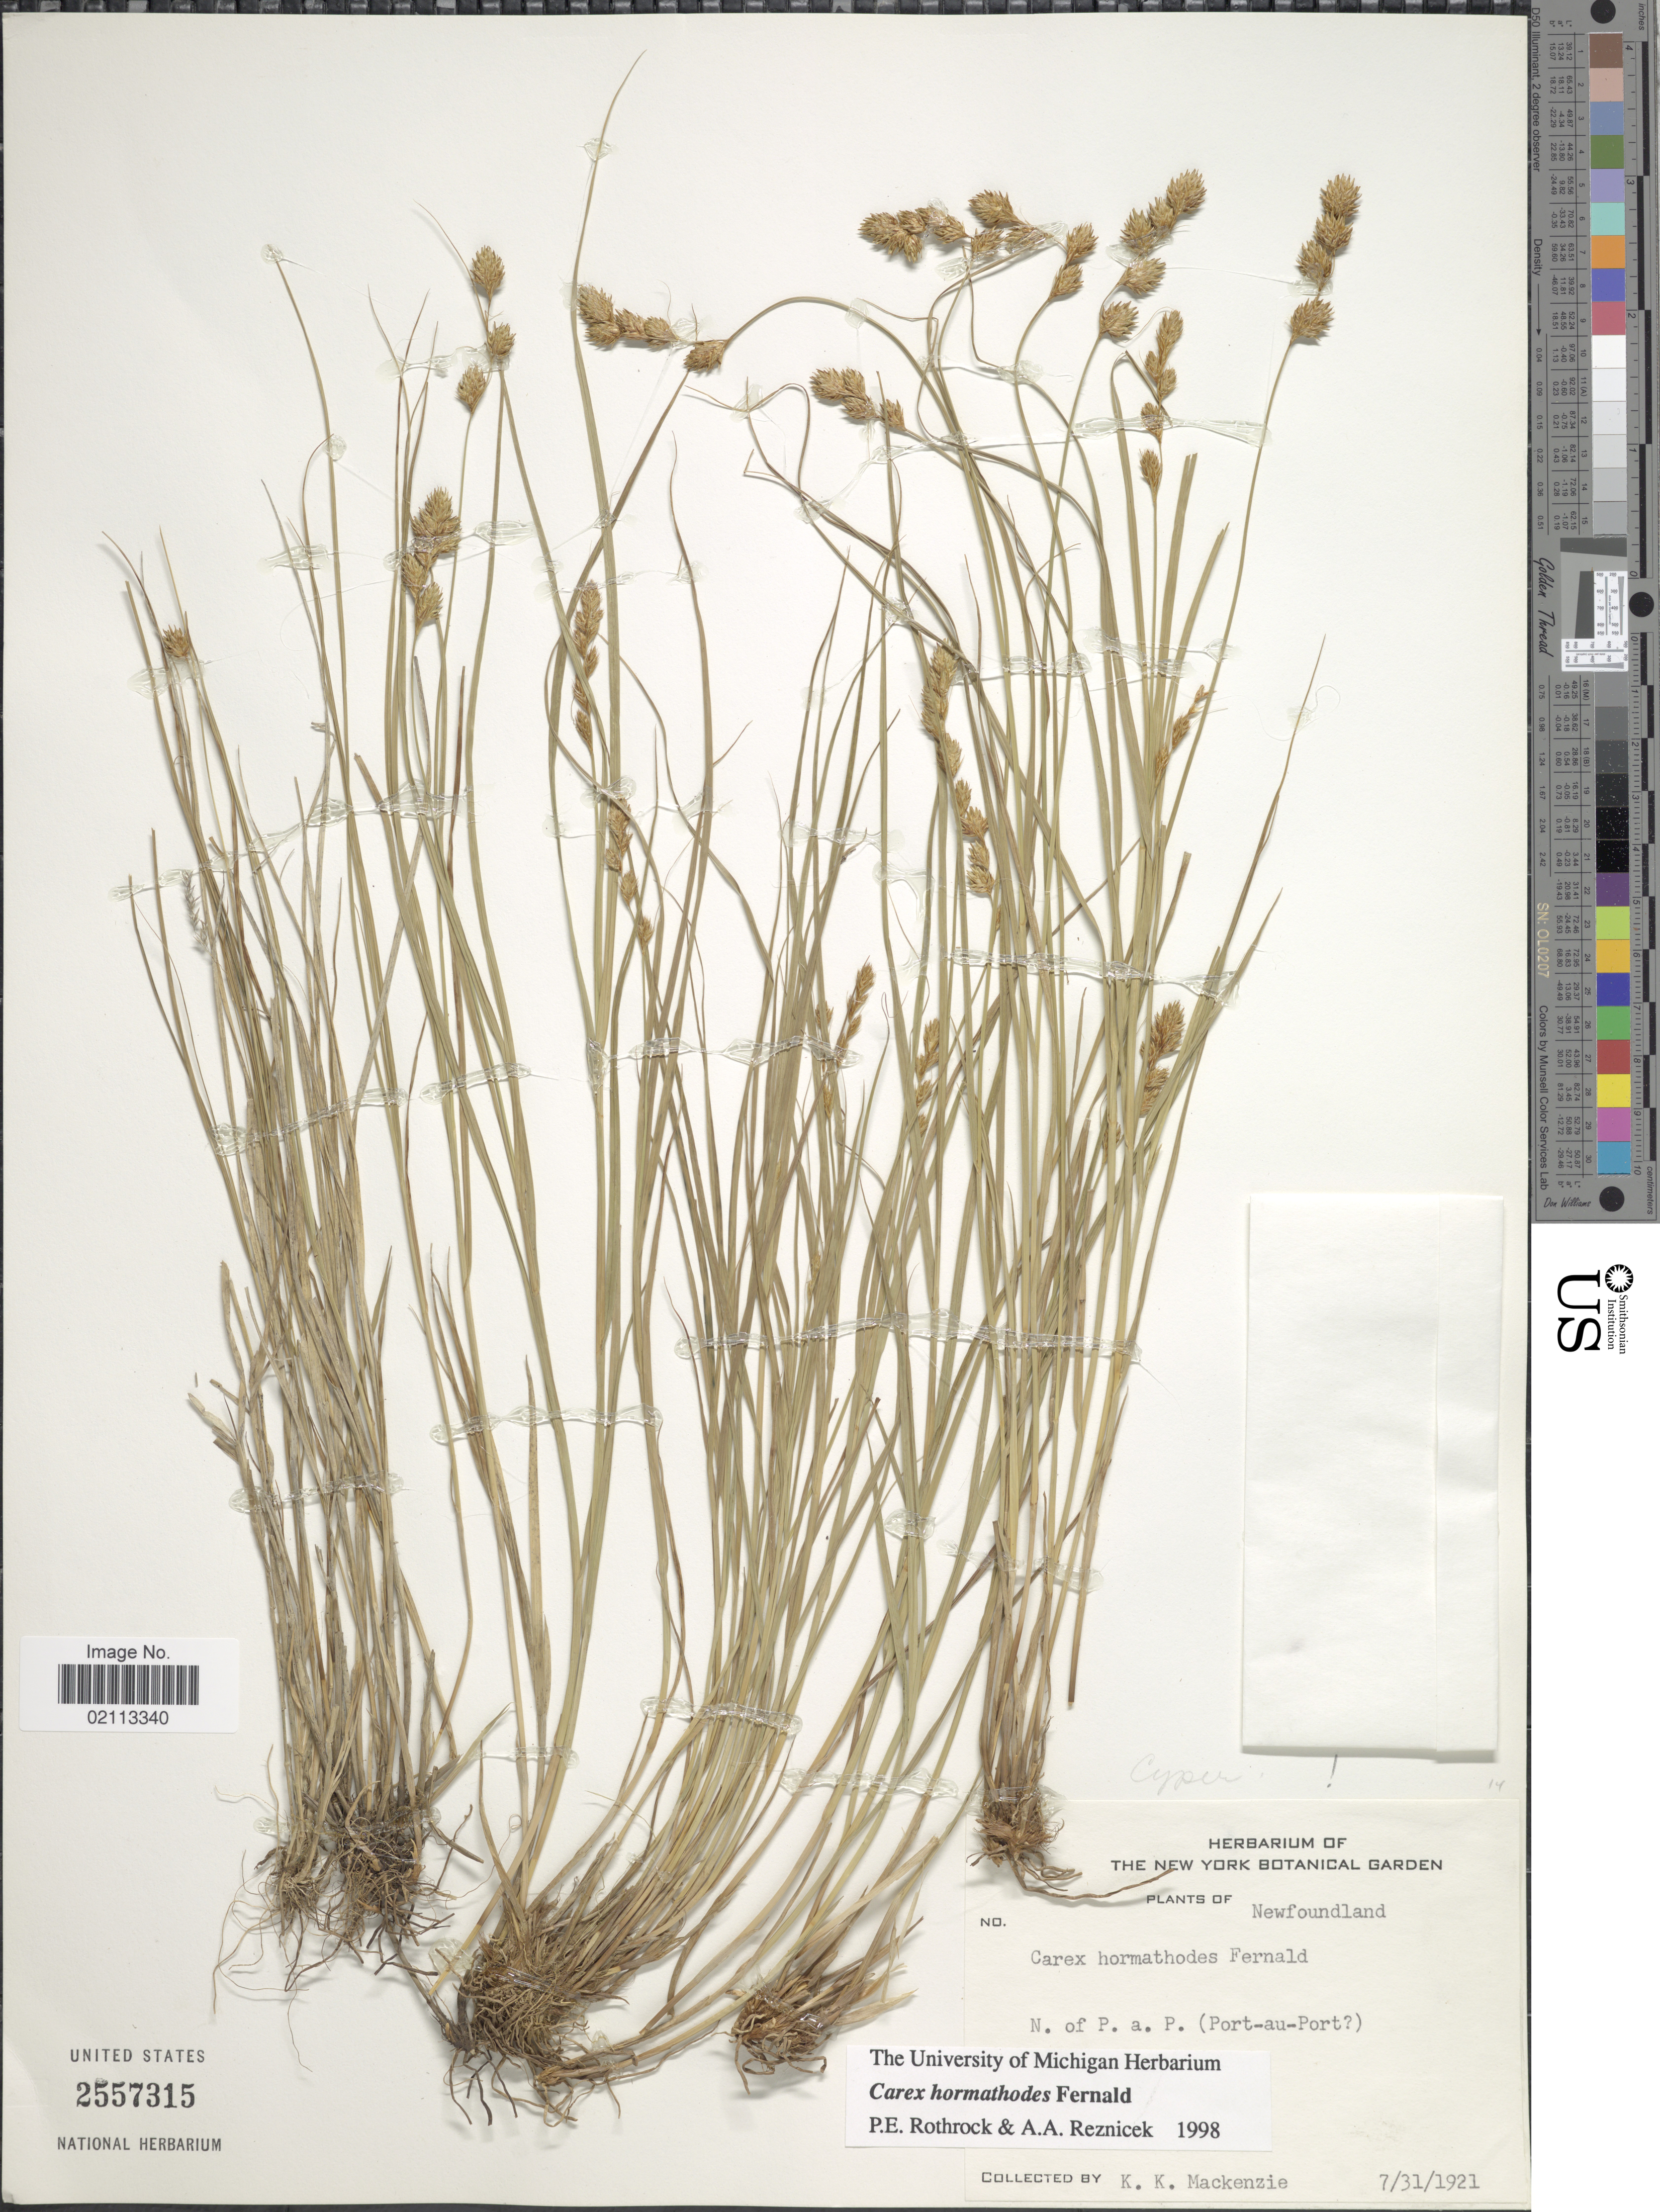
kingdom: Plantae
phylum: Tracheophyta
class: Liliopsida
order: Poales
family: Cyperaceae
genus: Carex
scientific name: Carex hormathodes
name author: Fernald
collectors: K. K. Mackenzie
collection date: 1921-07-31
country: Canada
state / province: Newfoundland and Labrador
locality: N. of P. a. P. (Port-au-Prince)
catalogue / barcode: US 2557315